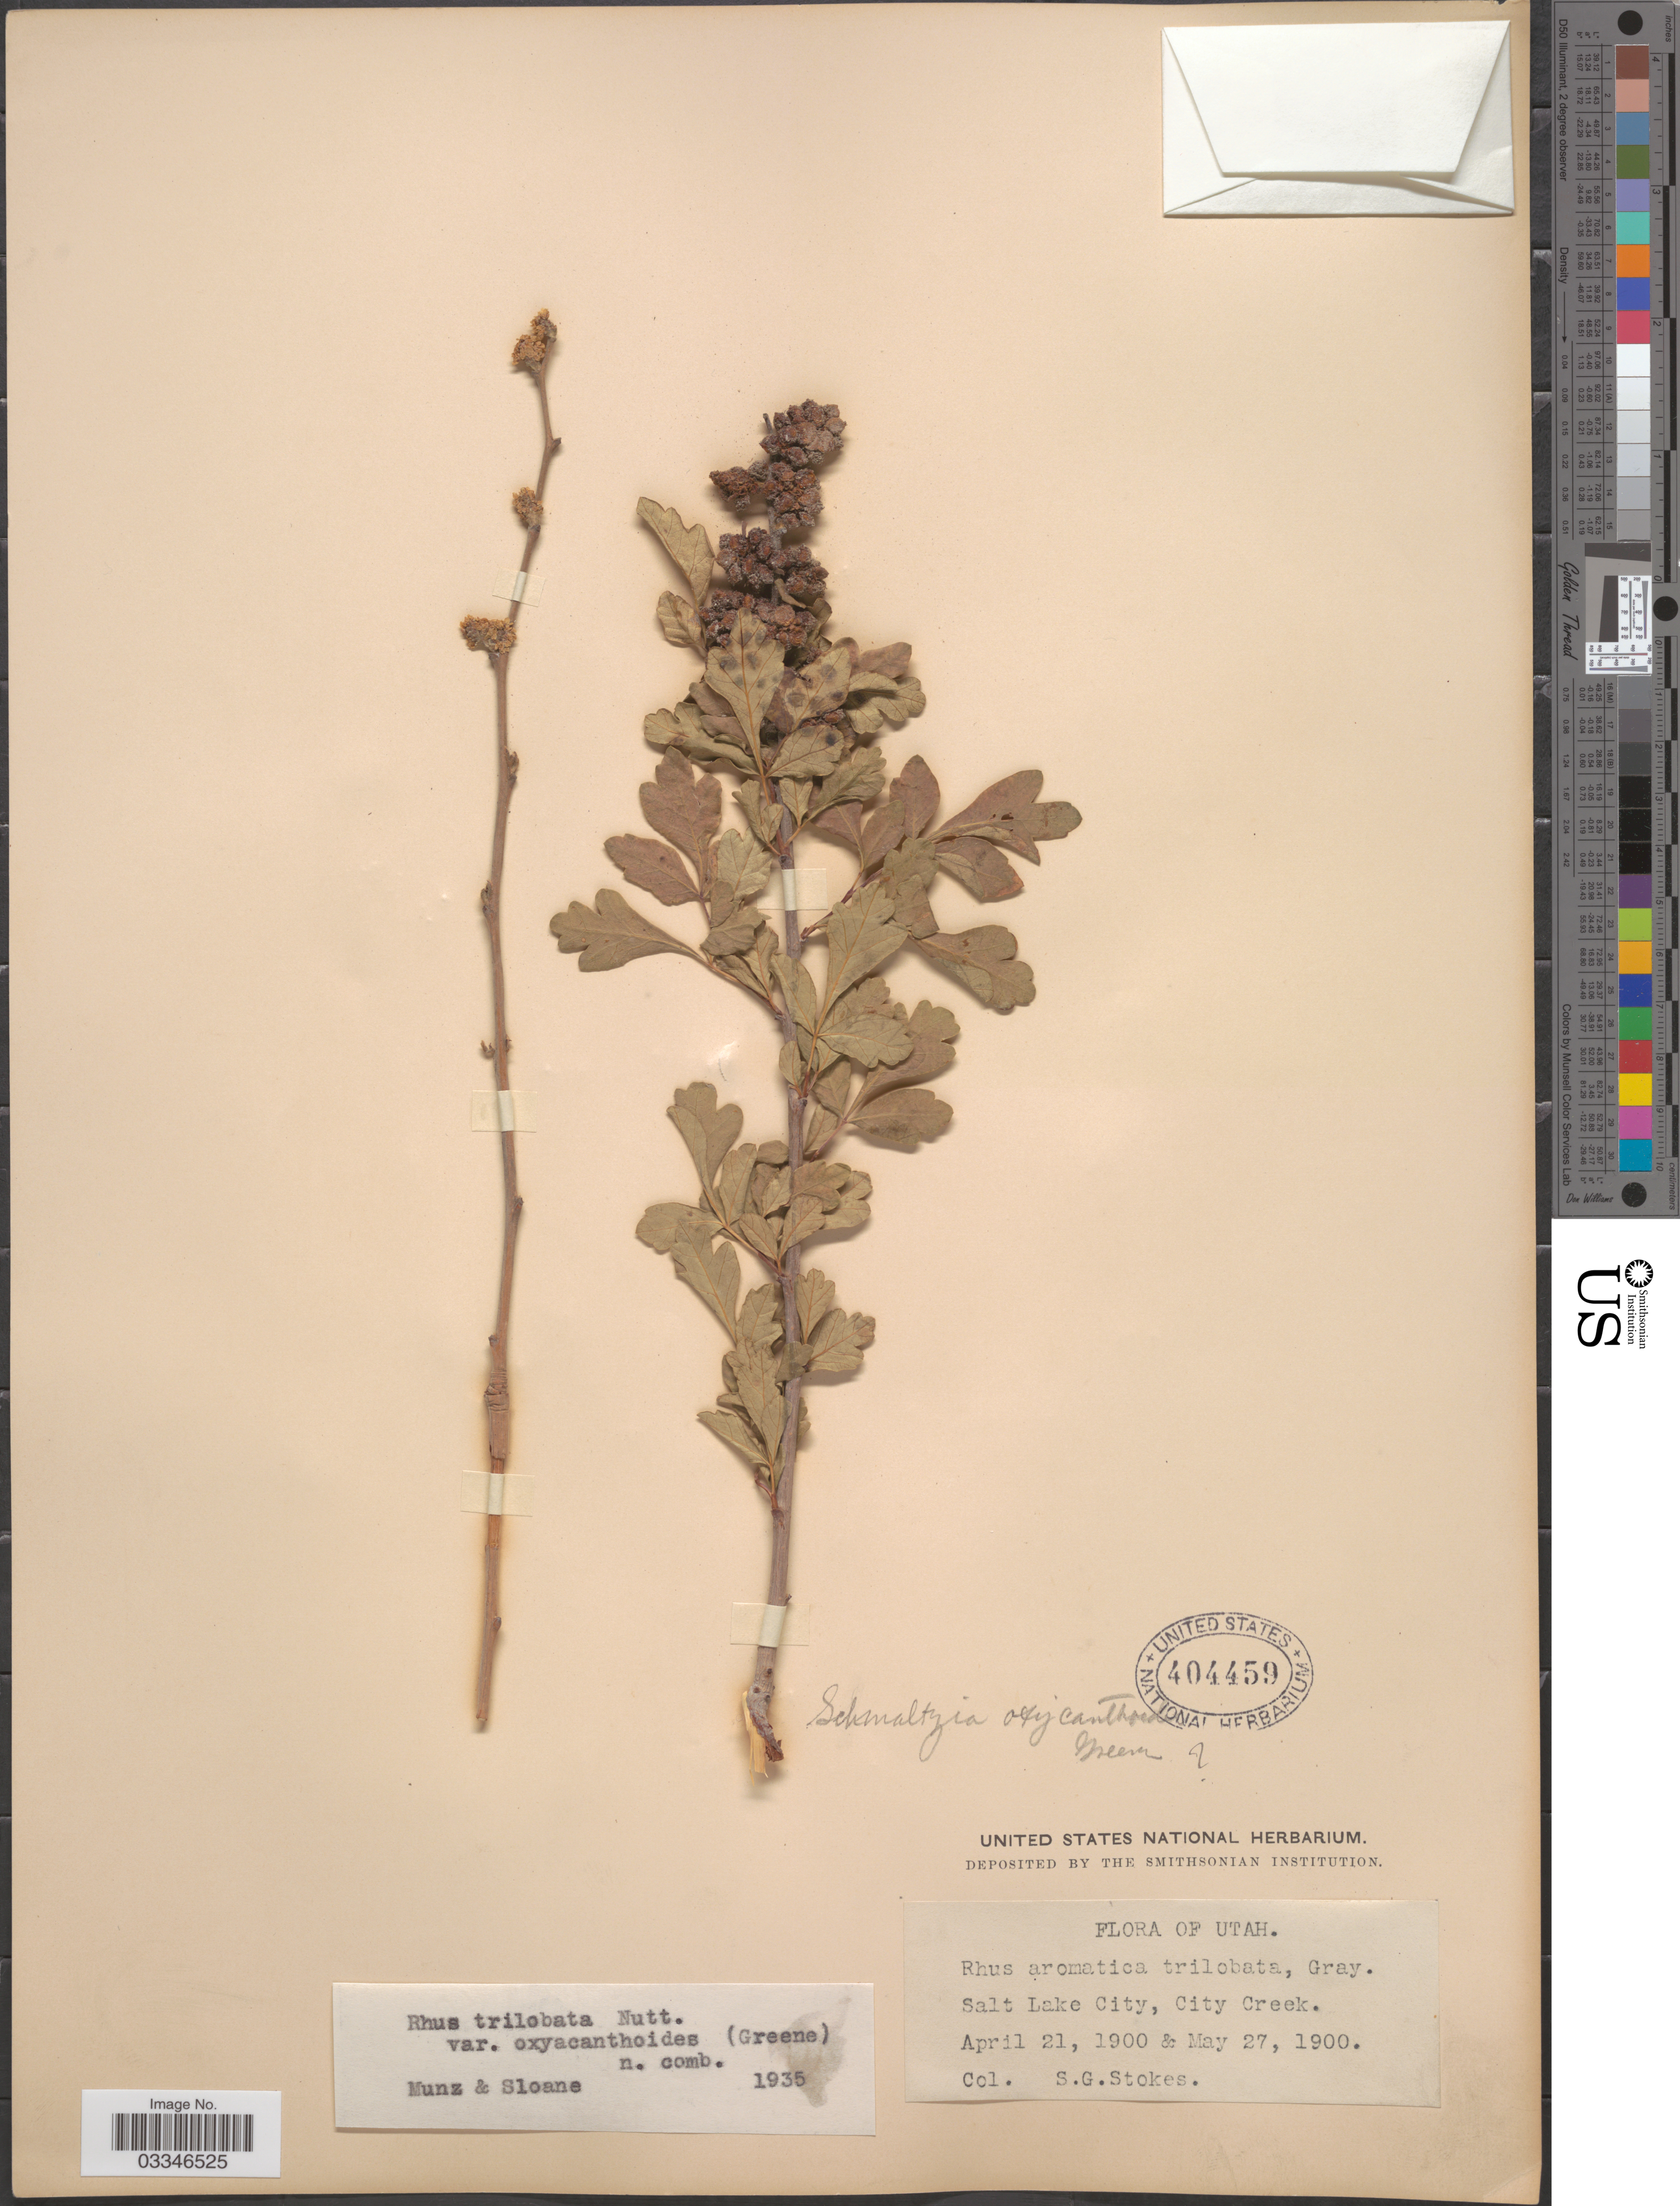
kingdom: Plantae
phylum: Tracheophyta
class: Magnoliopsida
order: Sapindales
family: Anacardiaceae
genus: Rhus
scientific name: Rhus trilobata var oxyacanthoides (Greene) Munz & Sloana ined.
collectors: S. G. Stokes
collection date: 1900-04-21/1900-05-27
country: United States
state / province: Utah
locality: Salt Lake City, City Creek.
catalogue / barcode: US 404459